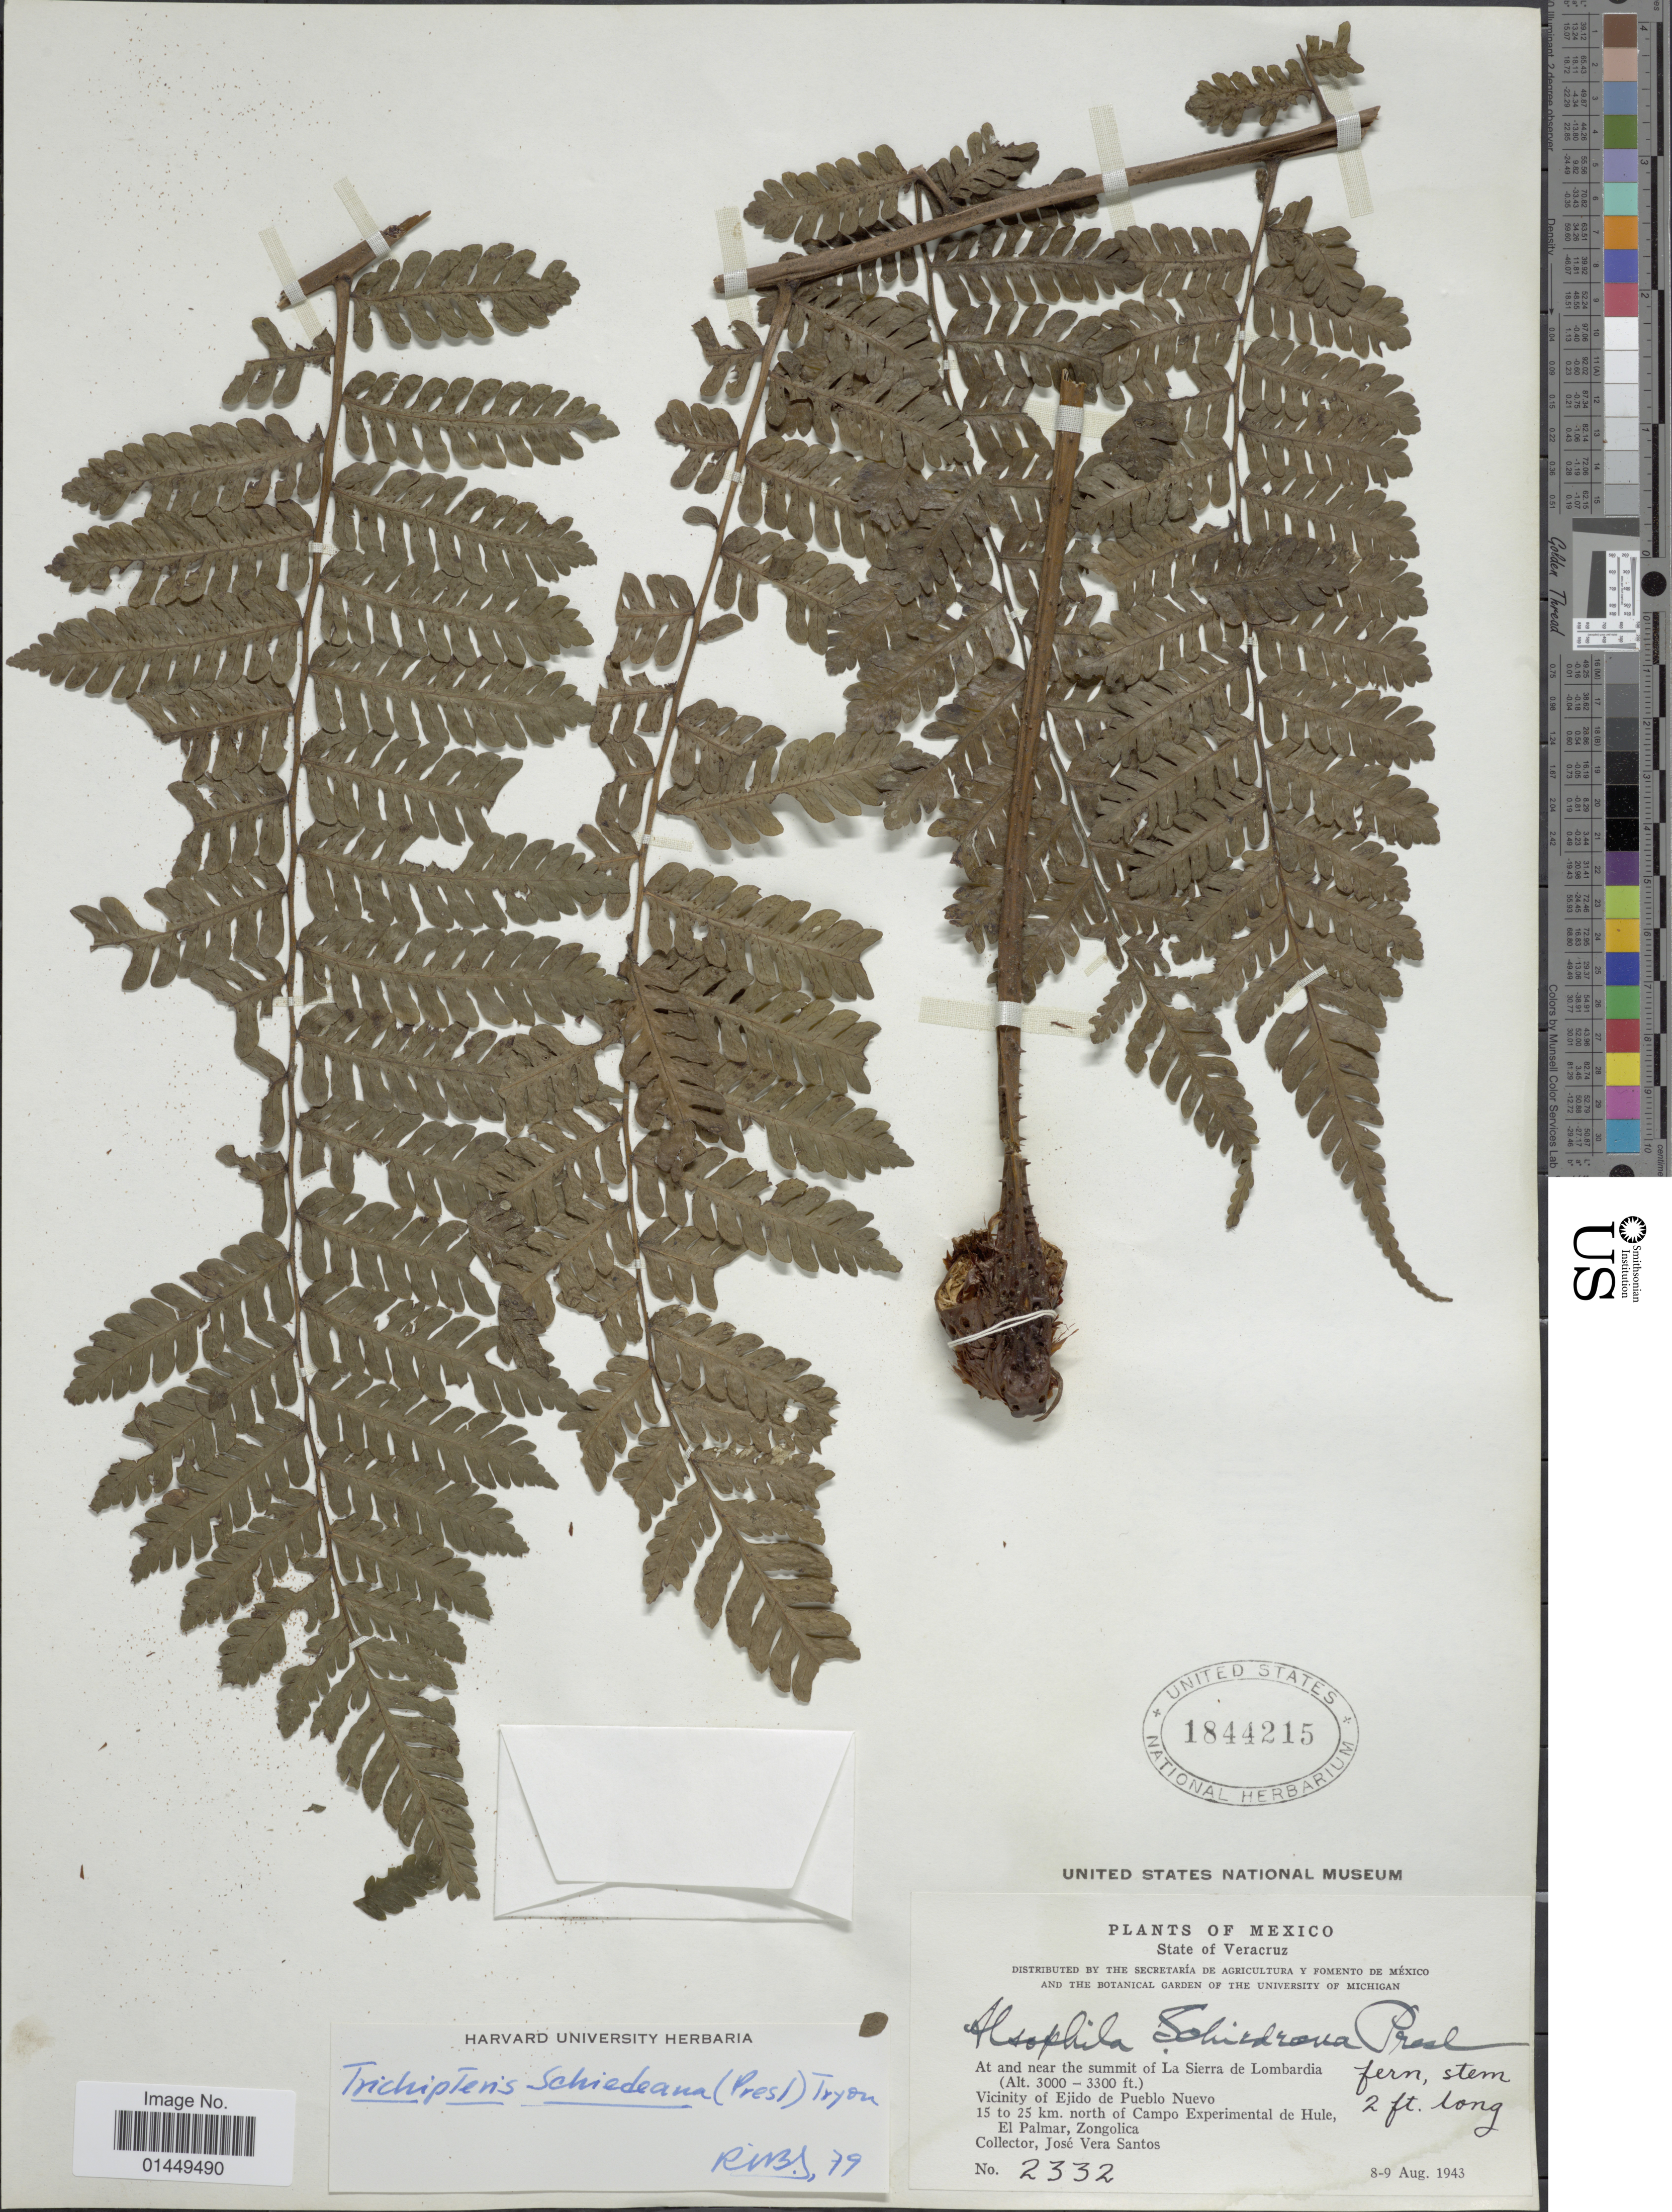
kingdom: Plantae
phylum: Tracheophyta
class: Polypodiopsida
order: Cyatheales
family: Cyatheaceae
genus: Cyathea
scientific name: Cyathea schiedeana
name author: (C. Presl) Domin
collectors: J. V. Santos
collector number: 2332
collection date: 1943-08-08/1943-08-09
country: Mexico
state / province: Veracruz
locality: State of Veracruz, At and near the summit of La Sierra de Lombardia, Vicinity of Ejido de Pueblo Nuevo, 15 to 25 km. north of Campo Experimental de Hule, El Palmar, Zongolica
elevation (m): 914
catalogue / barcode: US 1844215